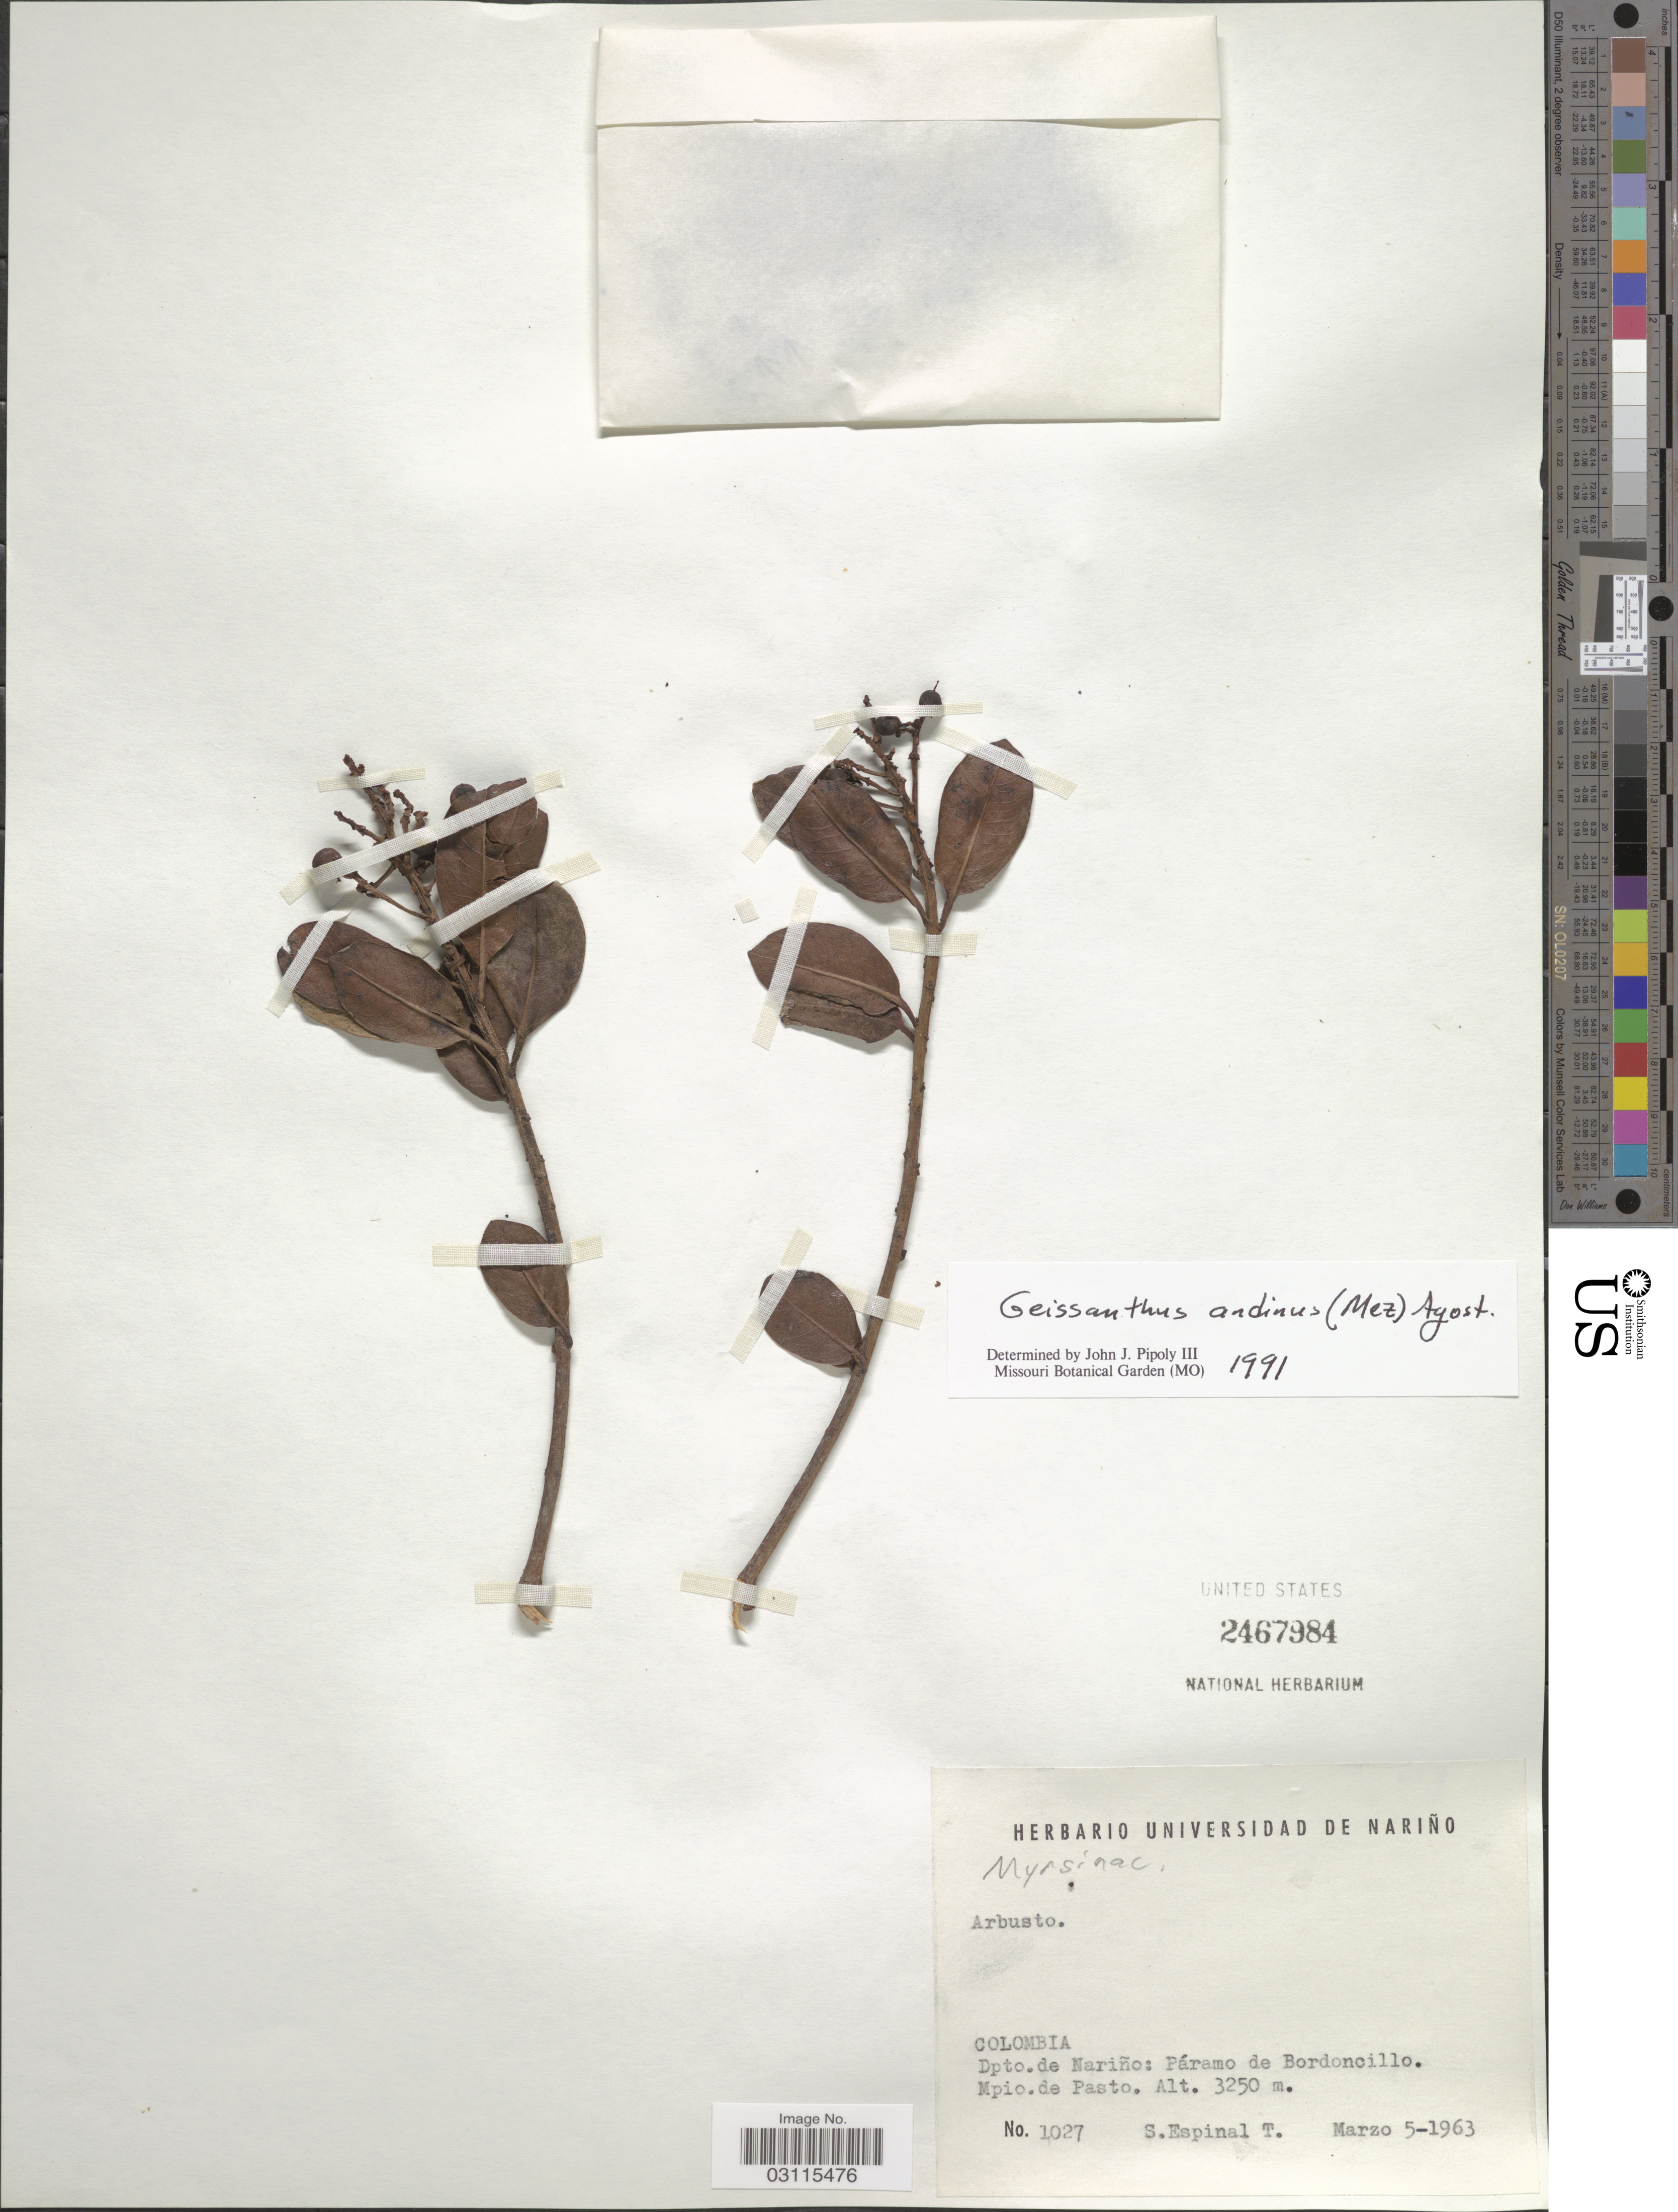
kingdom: Plantae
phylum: Tracheophyta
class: Magnoliopsida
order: Ericales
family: Primulaceae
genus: Geissanthus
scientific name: Geissanthus andinus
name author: Mez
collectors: S. T. Espinal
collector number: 1027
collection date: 1963-03-05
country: Colombia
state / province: Nariño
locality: Dpto. de Nariño: Páramo de Bordoncillo. Mpio. de Pasto.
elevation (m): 3250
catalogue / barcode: US 2467984